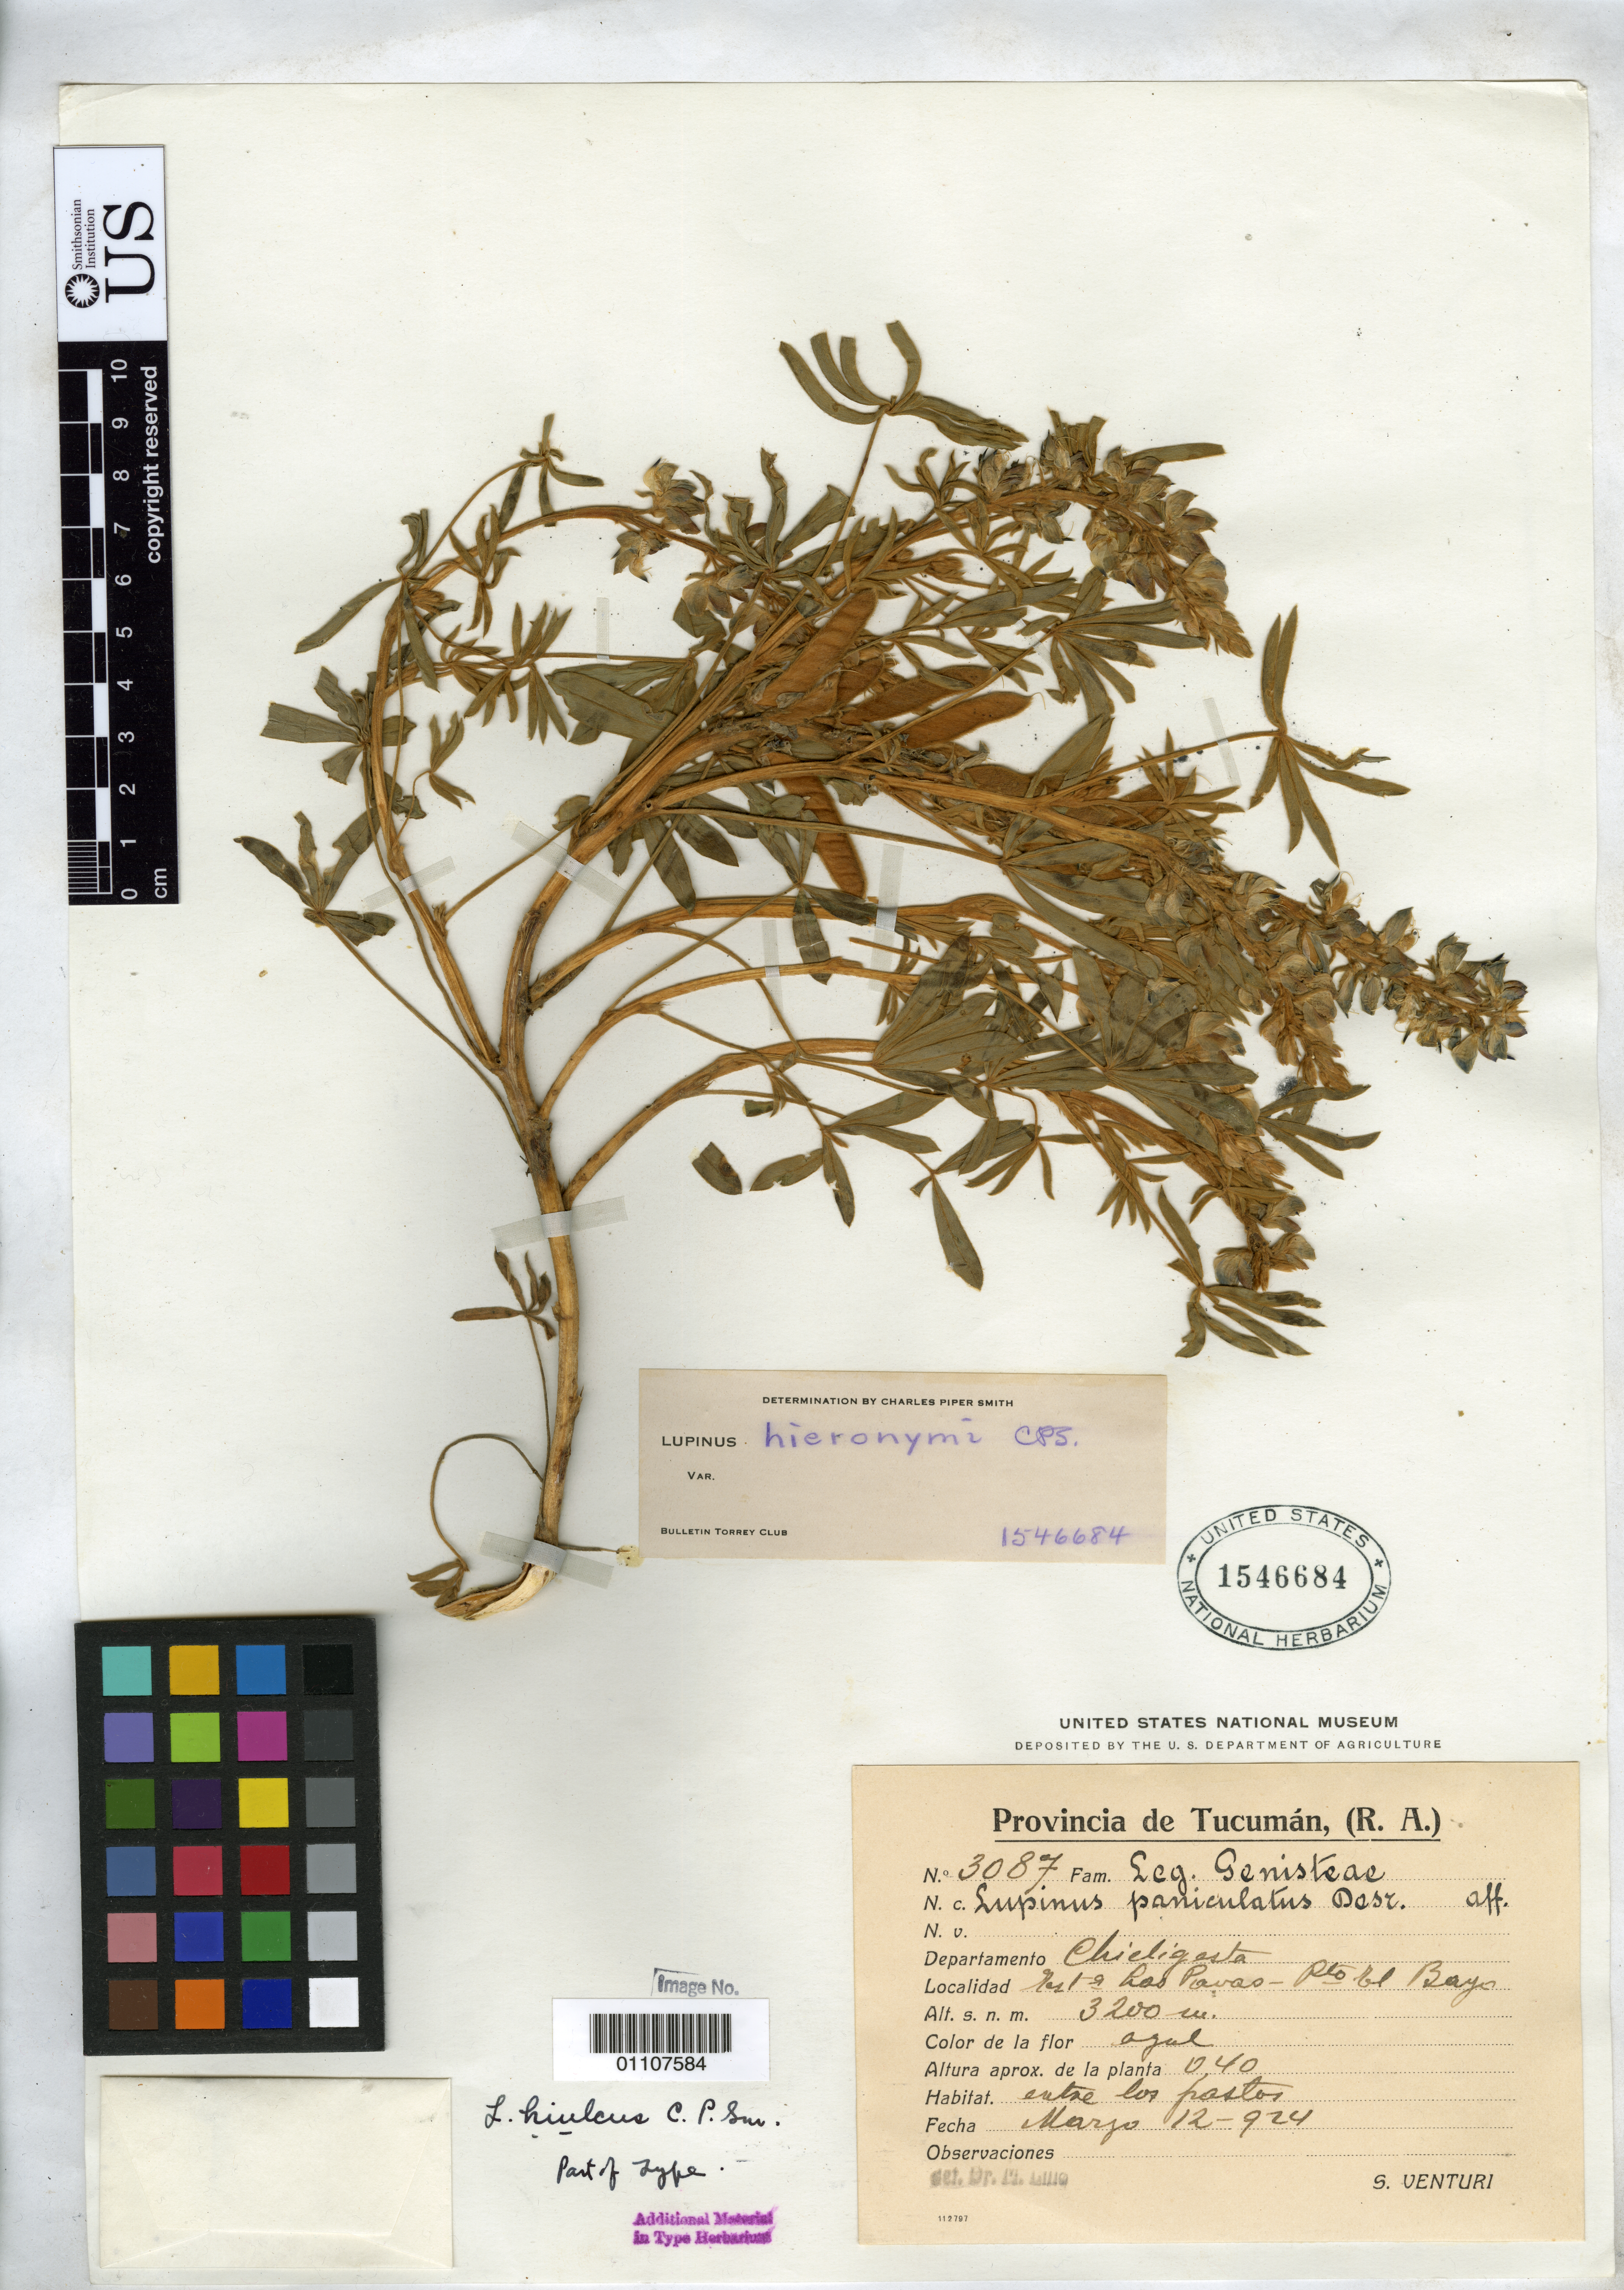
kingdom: Plantae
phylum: Tracheophyta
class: Magnoliopsida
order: Fabales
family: Fabaceae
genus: Lupinus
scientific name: Lupinus hiulcus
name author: C.P. Sm.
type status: Isotype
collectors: S. Venturi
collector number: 3087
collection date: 1924-03-12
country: Argentina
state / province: Tucumán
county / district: Chicligasta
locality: Las Paves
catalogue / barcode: US 1546684